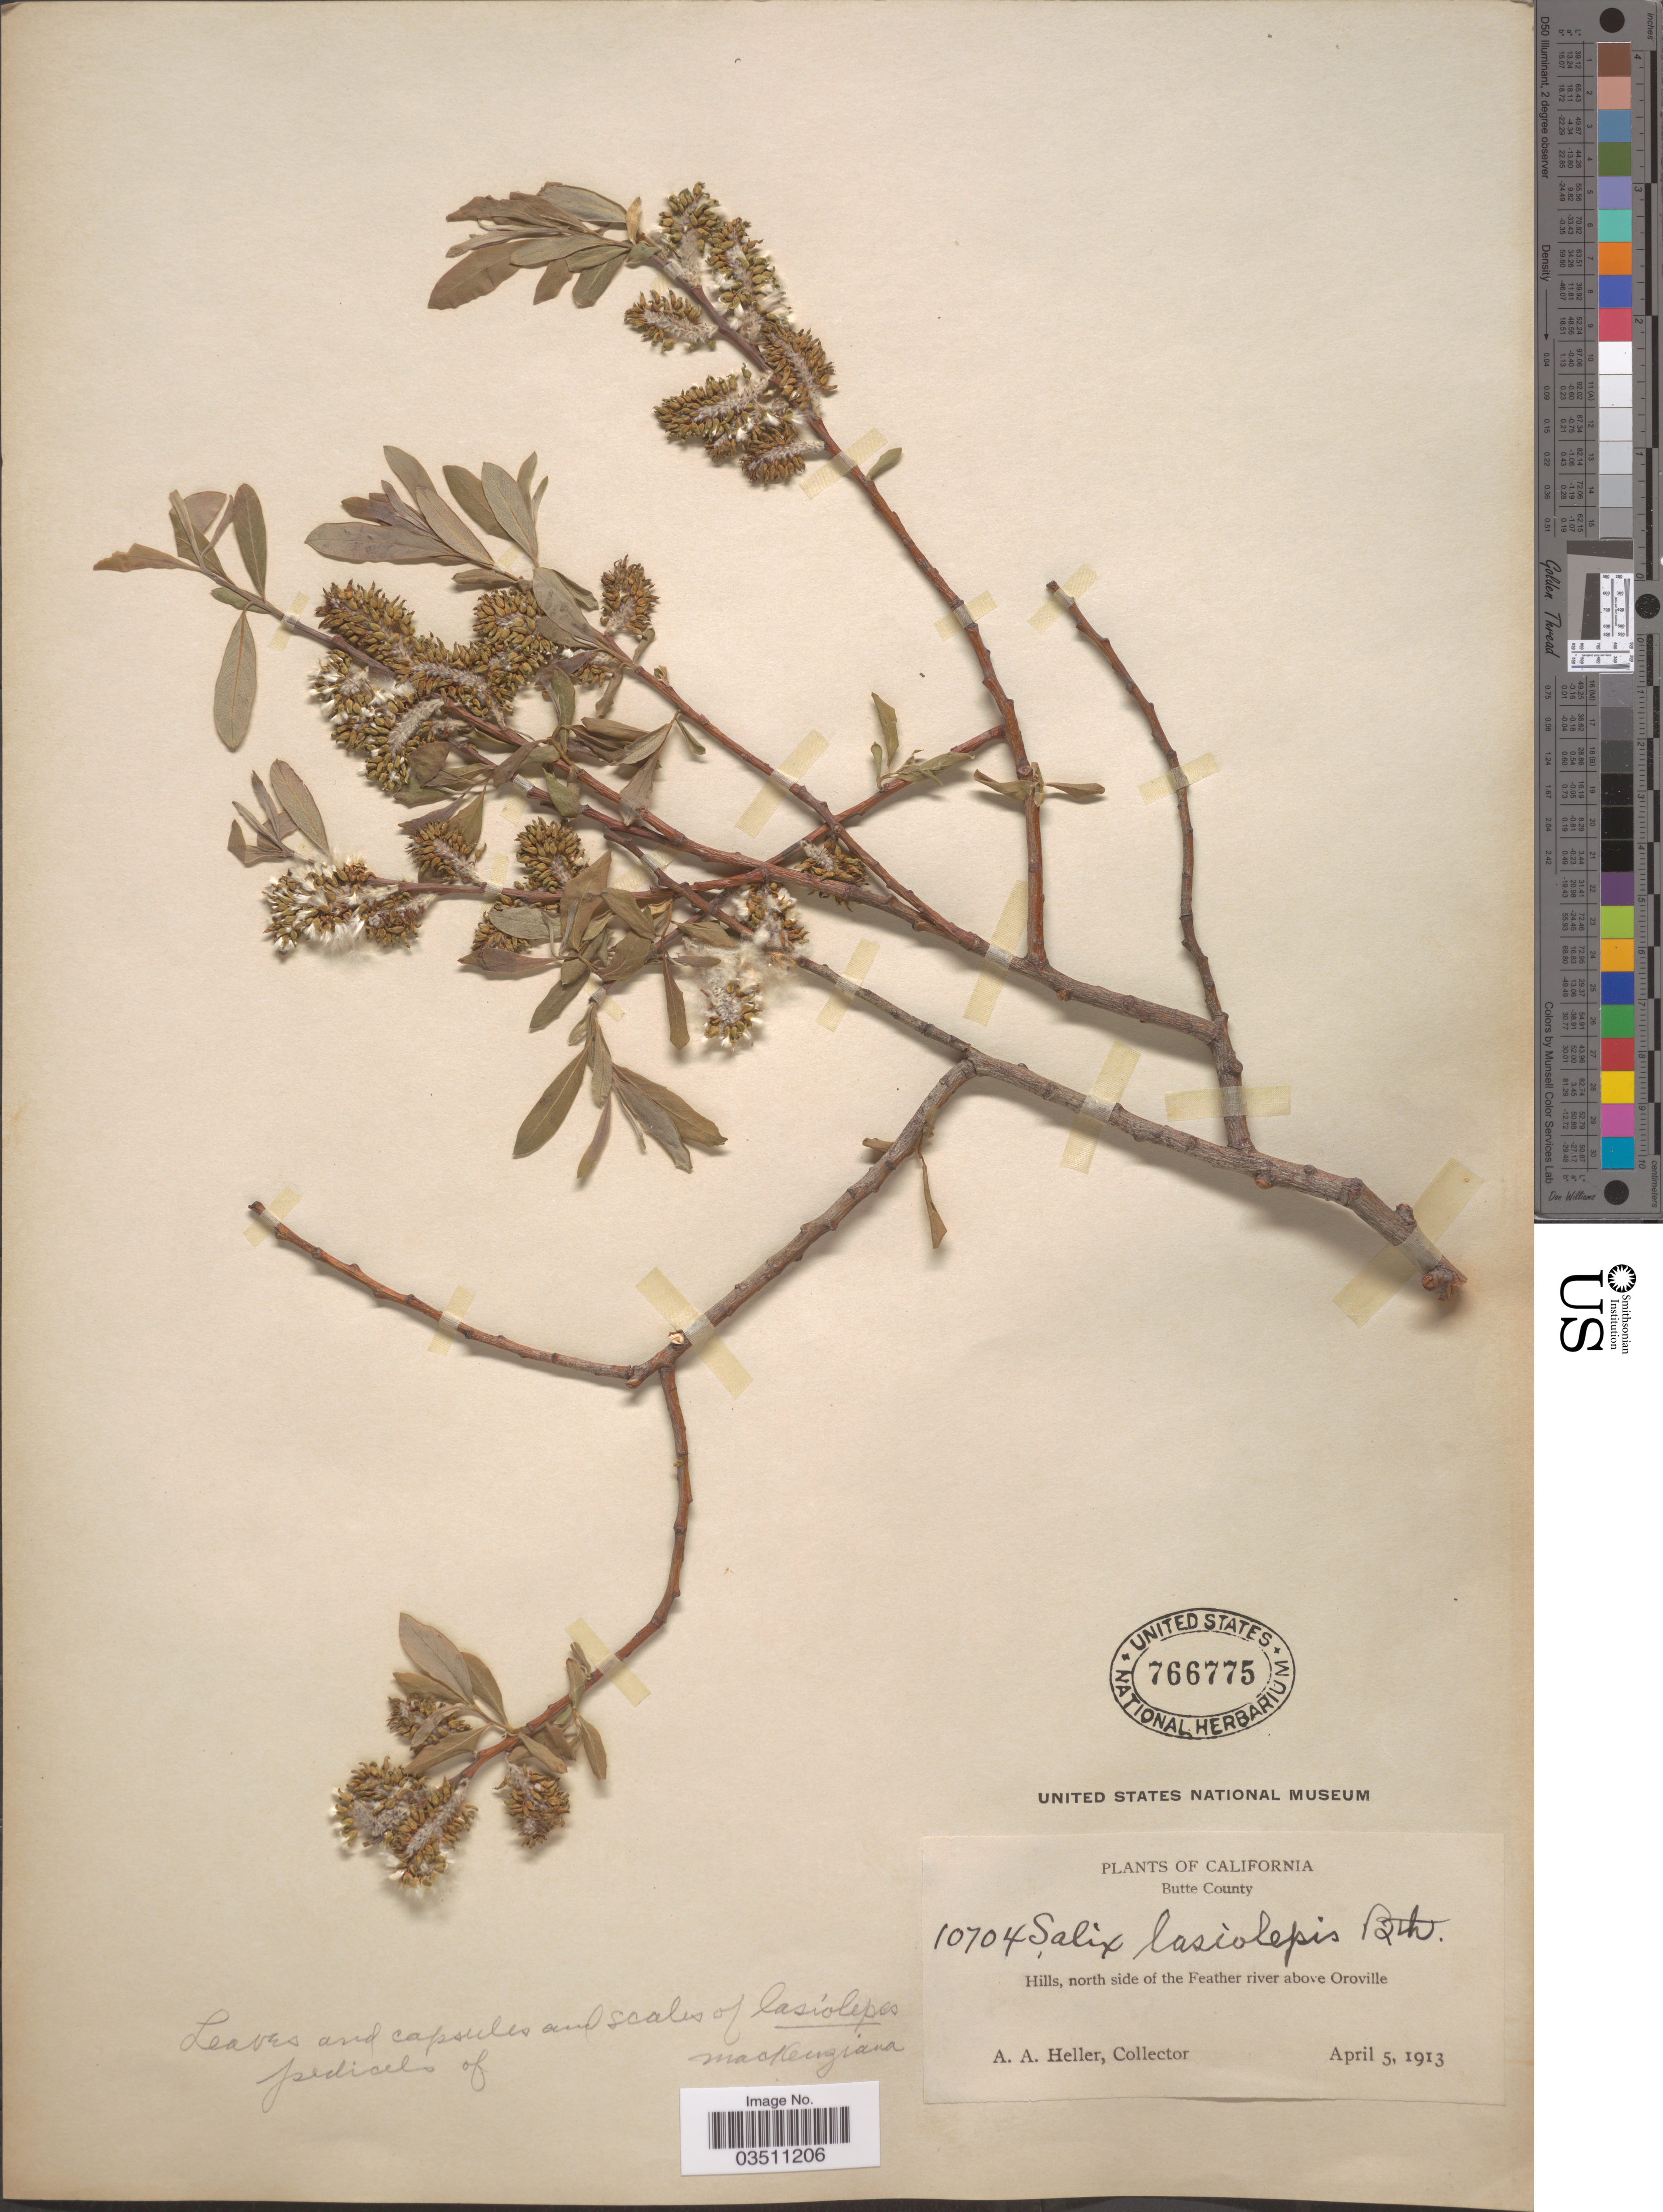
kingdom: Plantae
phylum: Tracheophyta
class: Magnoliopsida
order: Malpighiales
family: Salicaceae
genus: Salix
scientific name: Salix lasiolepis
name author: Benth.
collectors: A. A. Heller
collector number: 10704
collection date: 1913-04-05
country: United States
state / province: California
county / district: Butte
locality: Butte County. Hills, north side of the Feather river above Oroville.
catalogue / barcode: US 766775